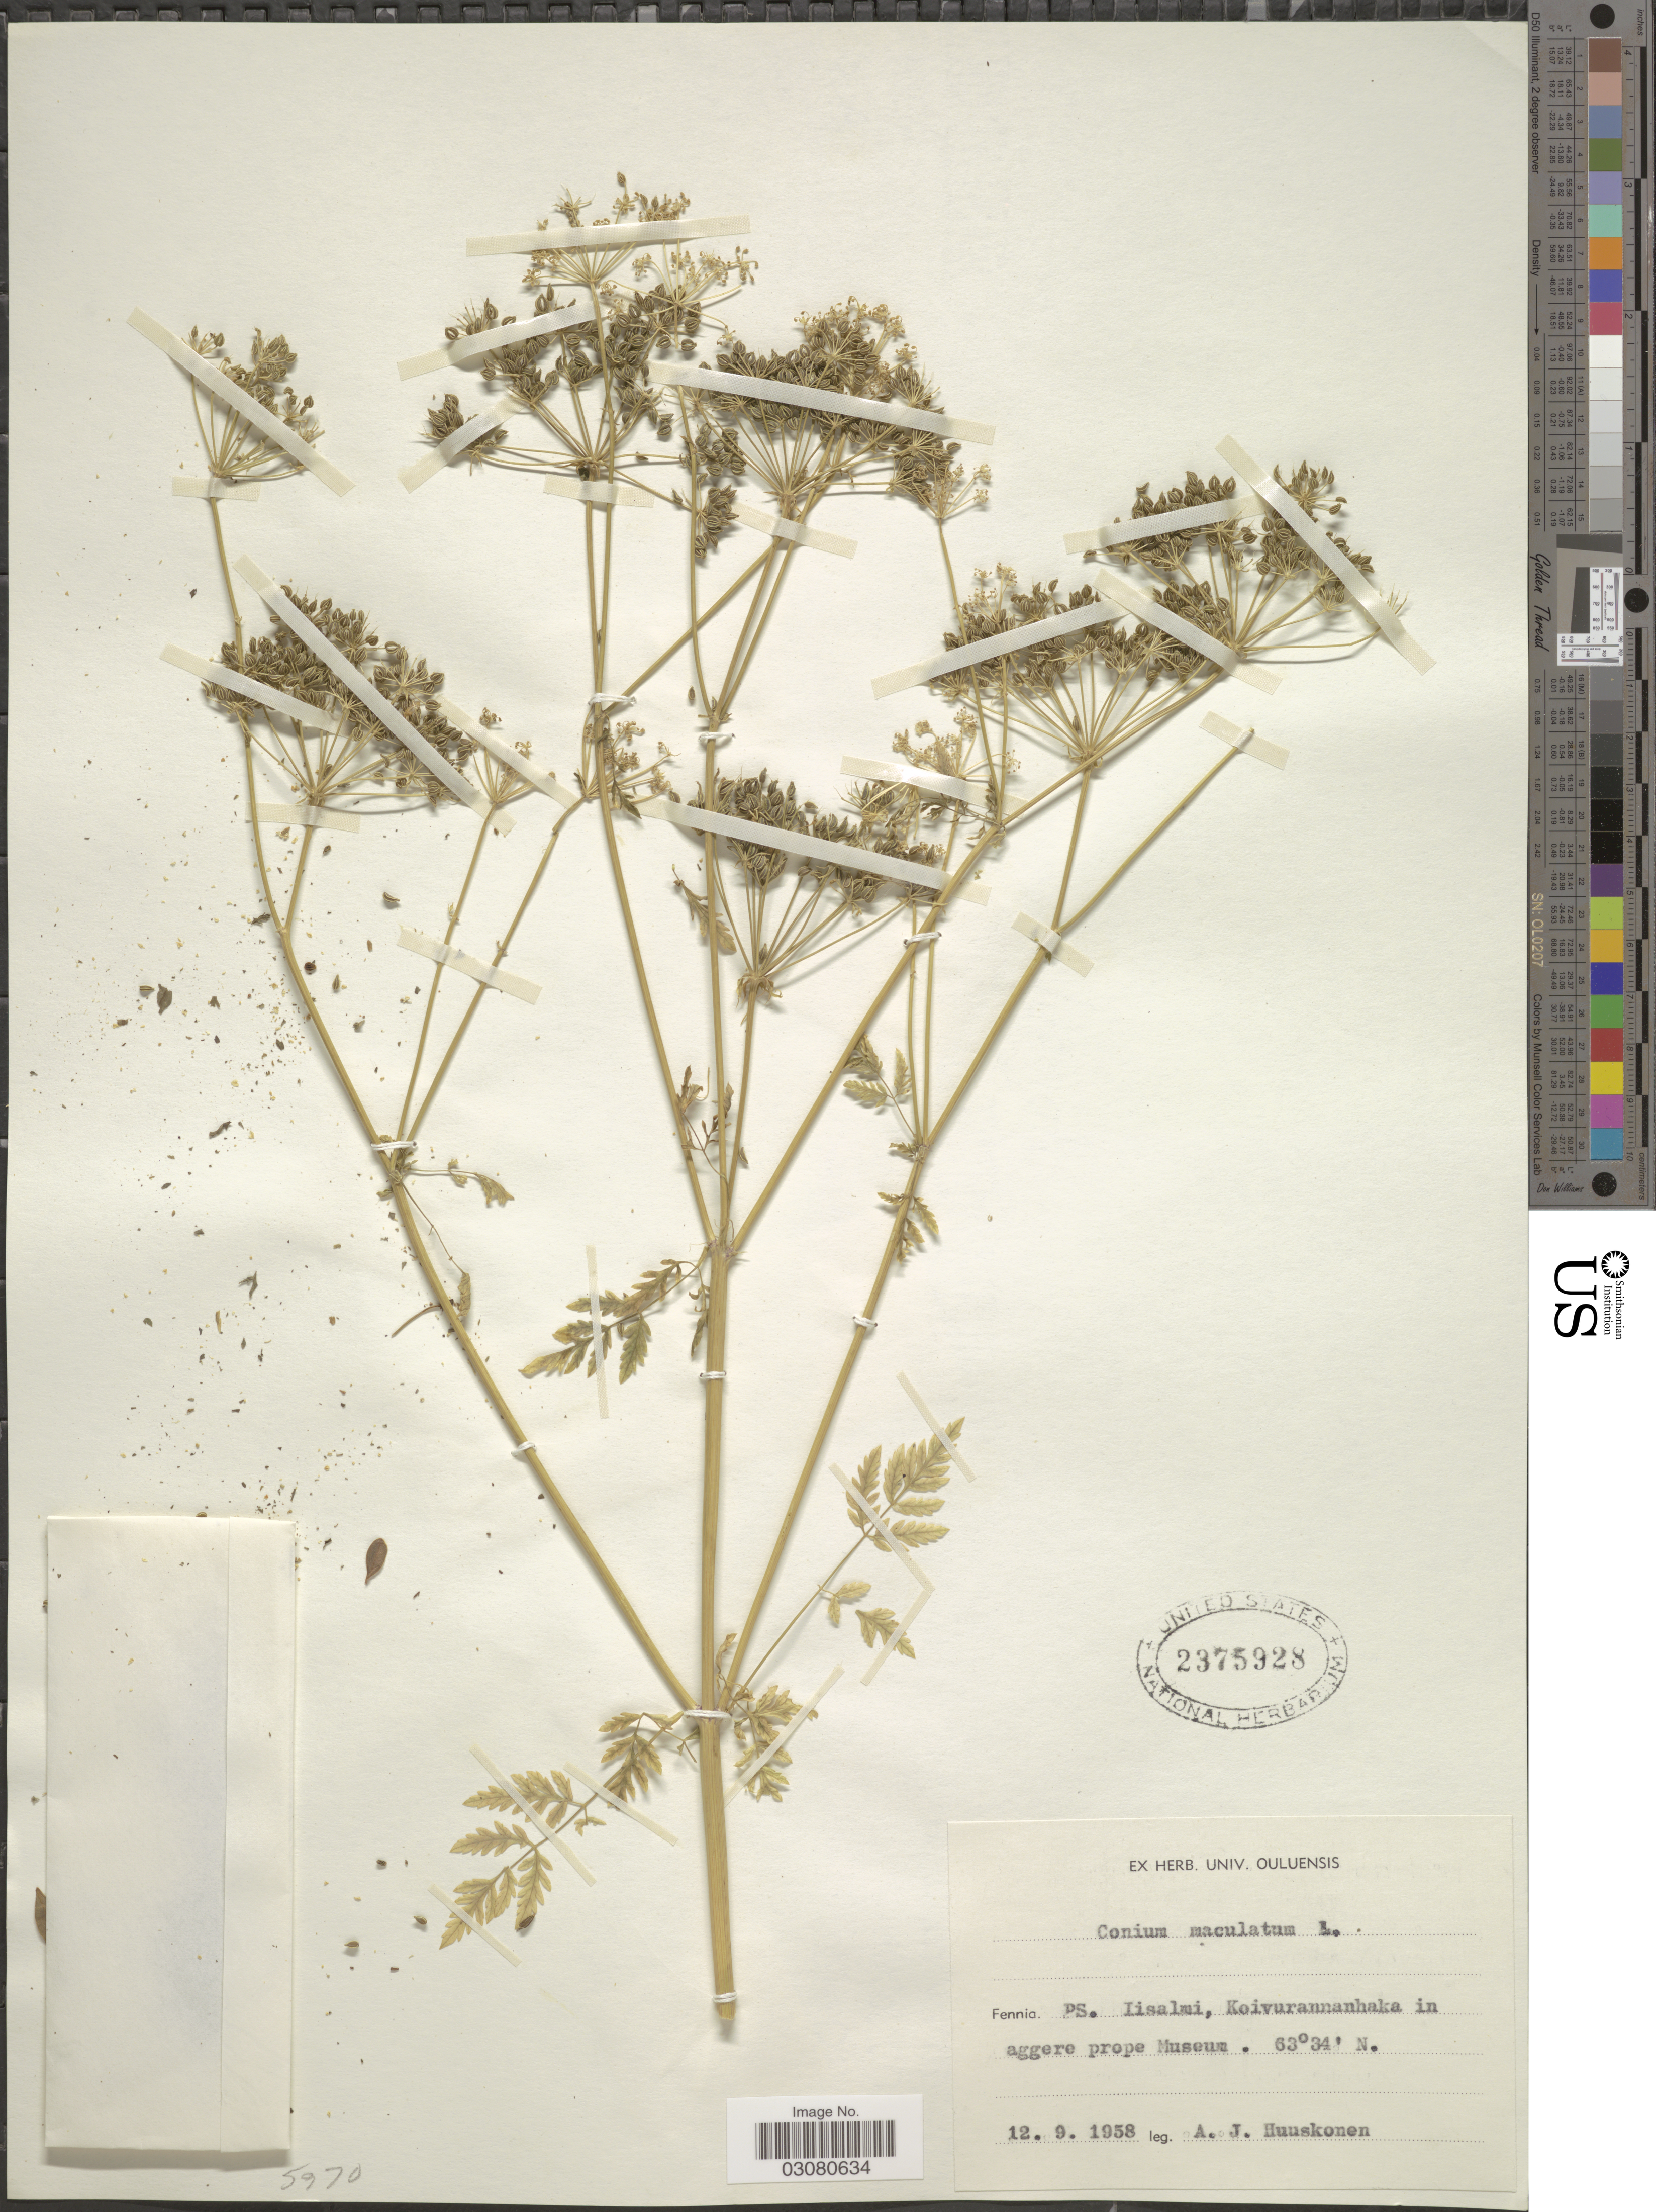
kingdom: Plantae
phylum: Tracheophyta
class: Magnoliopsida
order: Apiales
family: Apiaceae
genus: Conium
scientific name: Conium maculatum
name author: L.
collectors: A. Huuskonen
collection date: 1958-09-12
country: Finland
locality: Fennia. PS. Iisalmi, Koivurannanhaka in aggere prope Museum.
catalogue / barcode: US 2375928